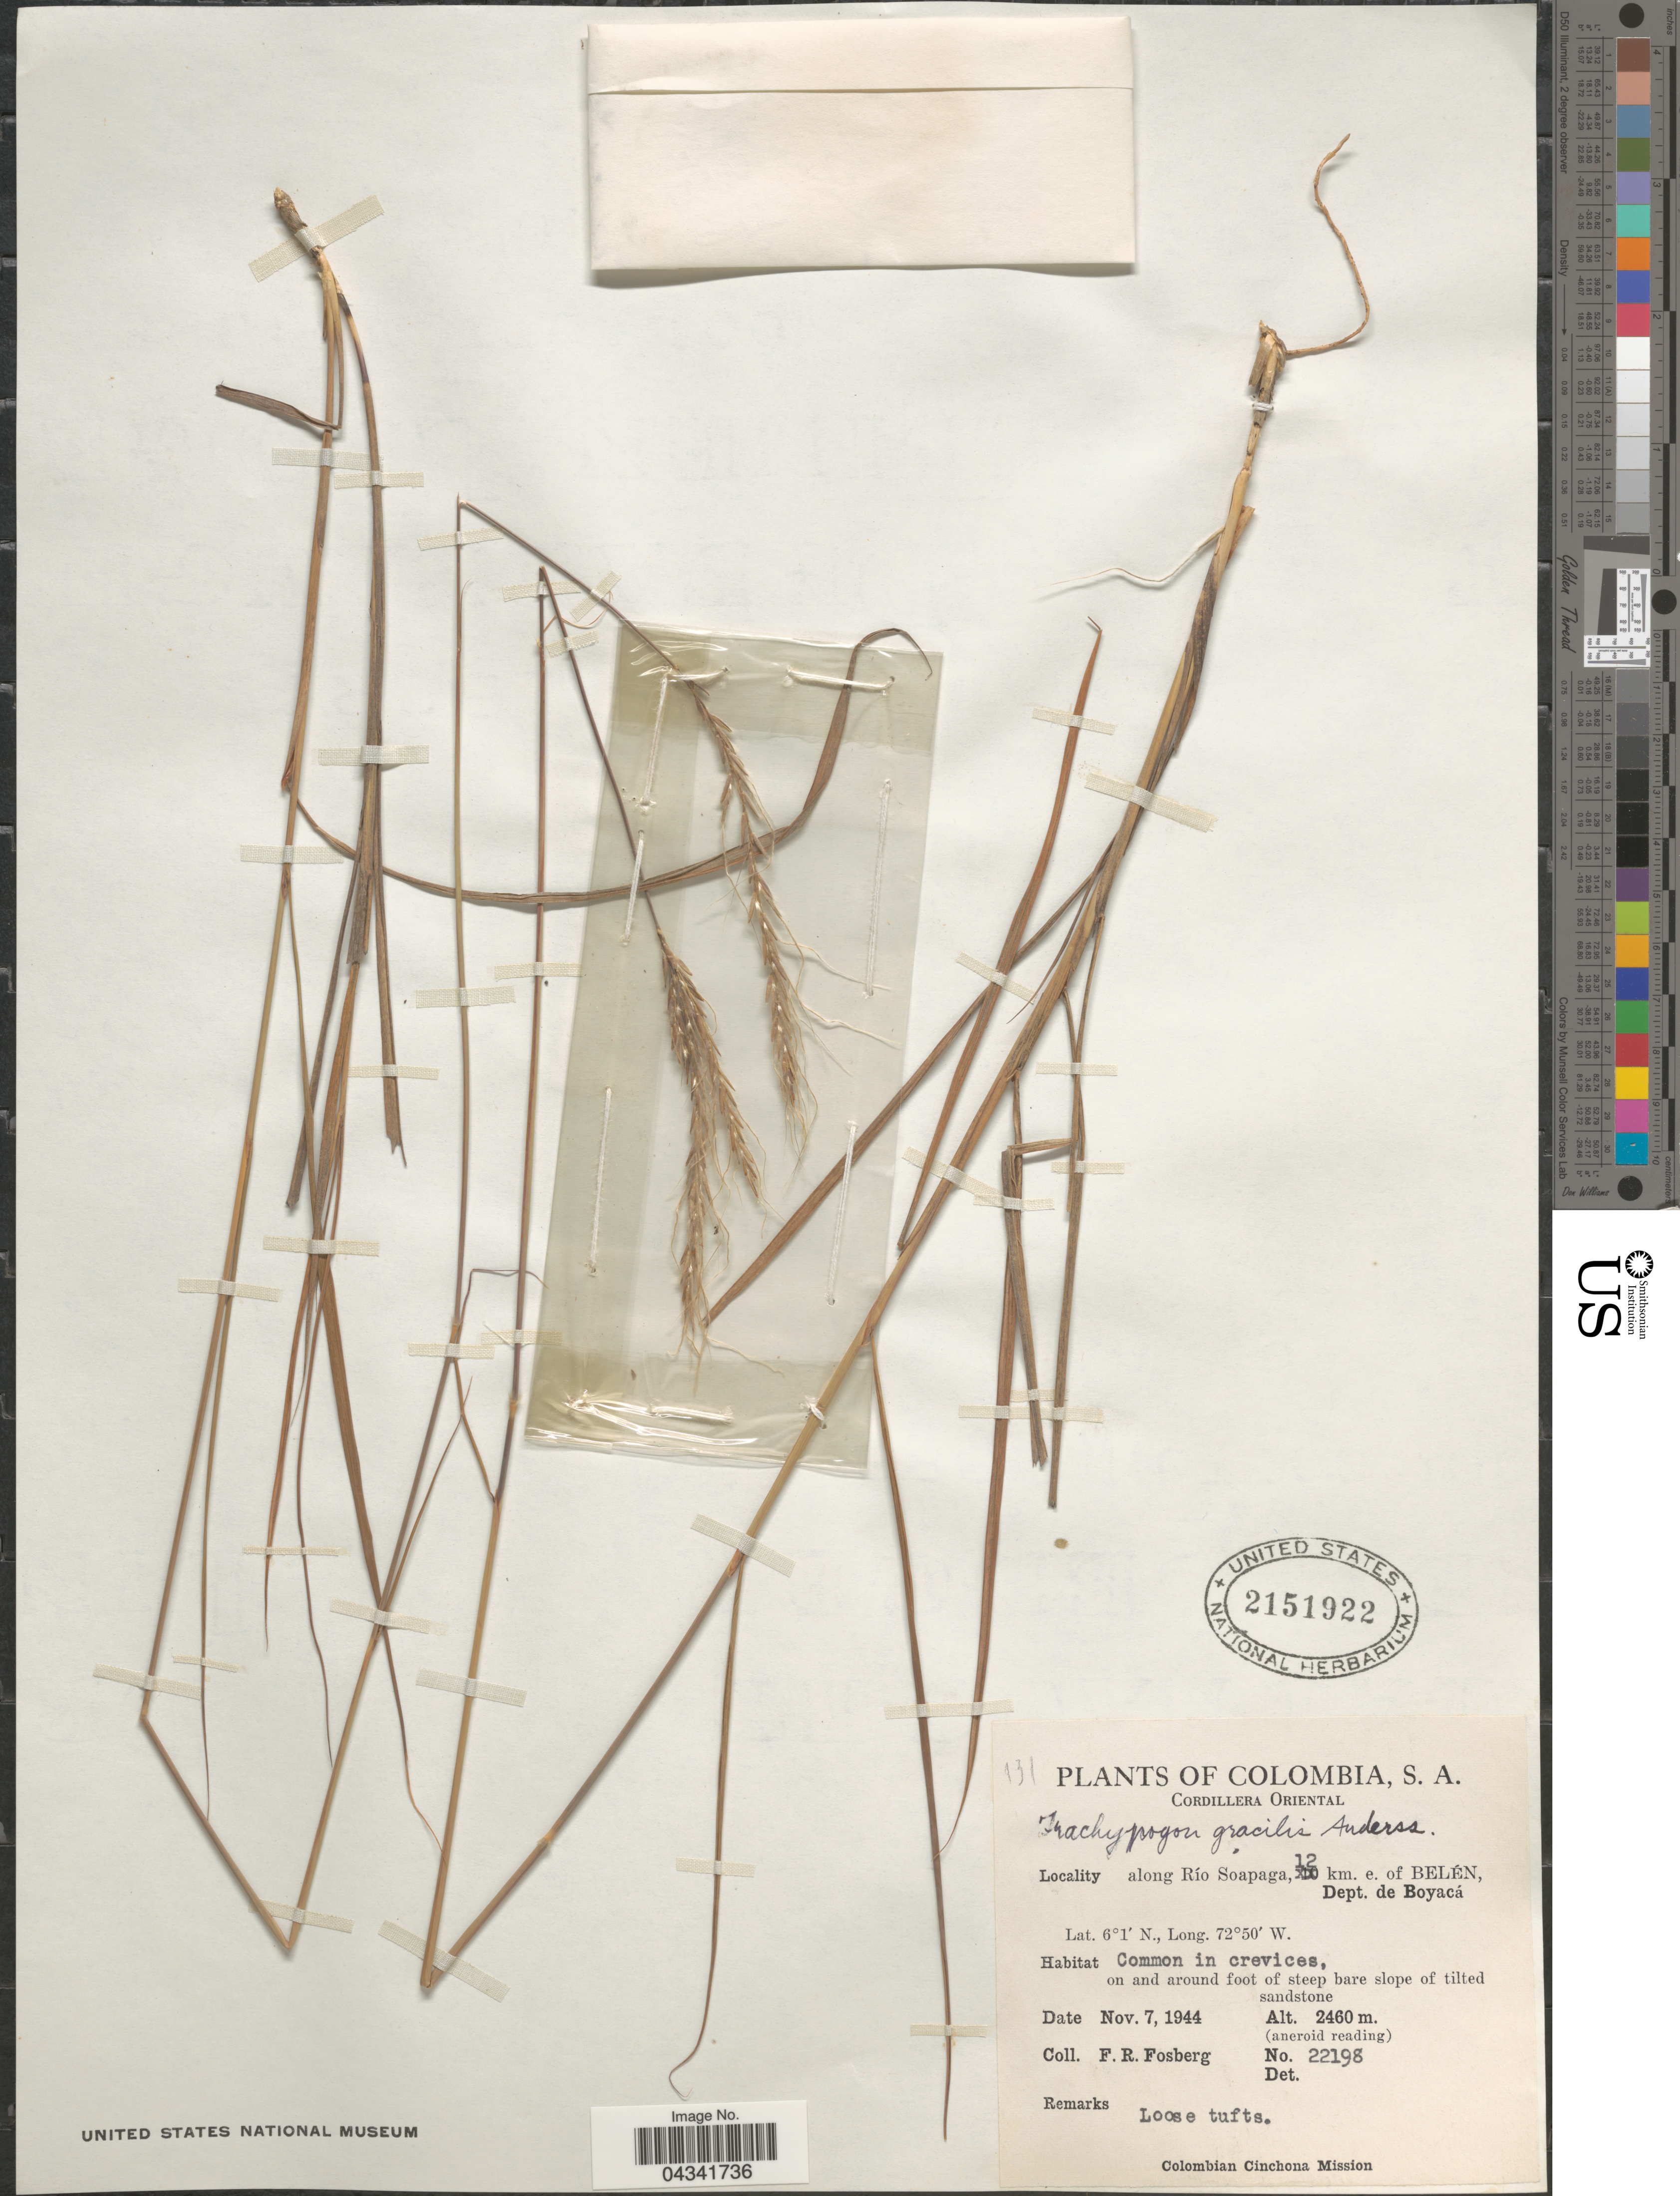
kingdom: Plantae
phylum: Tracheophyta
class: Liliopsida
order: Poales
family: Poaceae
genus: Trachypogon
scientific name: Trachypogon spicatus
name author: (L. f.) Kuntze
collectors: F. R. Fosberg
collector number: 22198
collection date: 1944-11-07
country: Colombia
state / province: Boyacá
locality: Cordillera Oriental. Along Río Soapaga, 12 km. e. of Belén, Dept. de Boyacá. Colombian Cinchona Mission.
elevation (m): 2460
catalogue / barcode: US 2151922